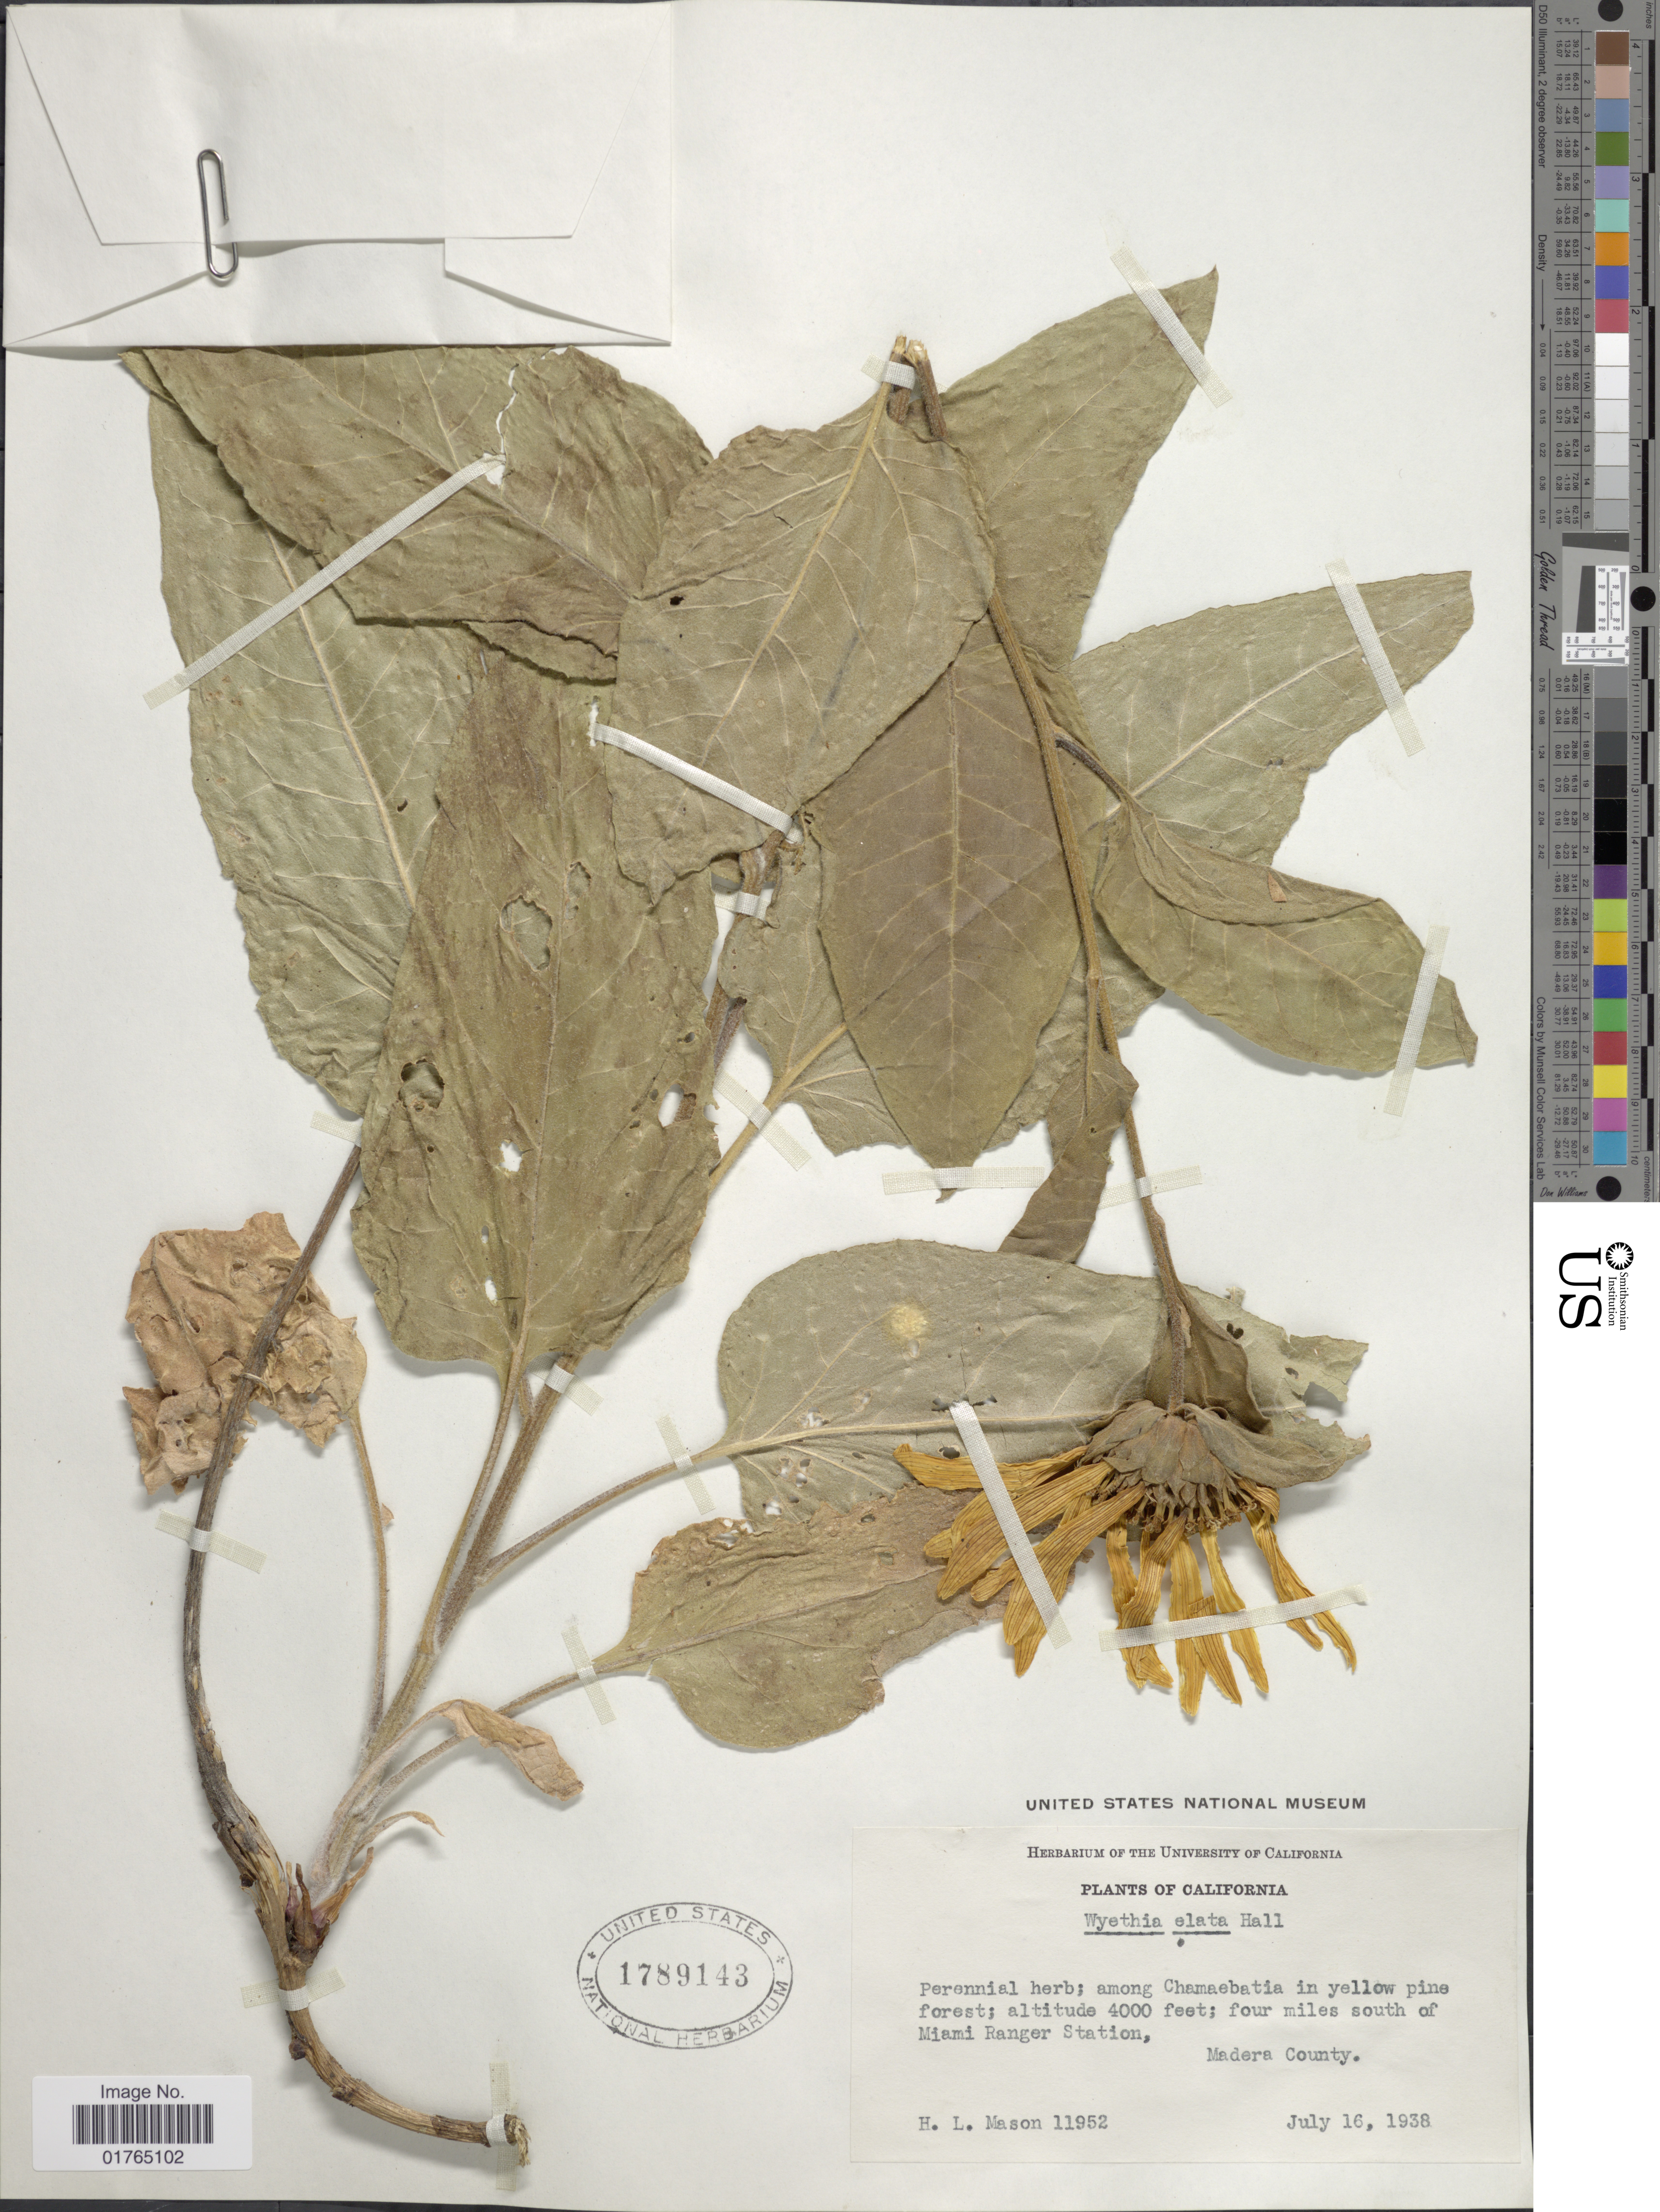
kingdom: Plantae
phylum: Tracheophyta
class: Magnoliopsida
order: Asterales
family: Asteraceae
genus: Wyethia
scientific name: Wyethia elata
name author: H.M. Hall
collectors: H. L. Mason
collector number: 11952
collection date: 1938-07-16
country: United States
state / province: California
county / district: Madera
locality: Four miles south of Miami Ranger Station, Madera County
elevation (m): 1219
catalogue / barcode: US 1789143